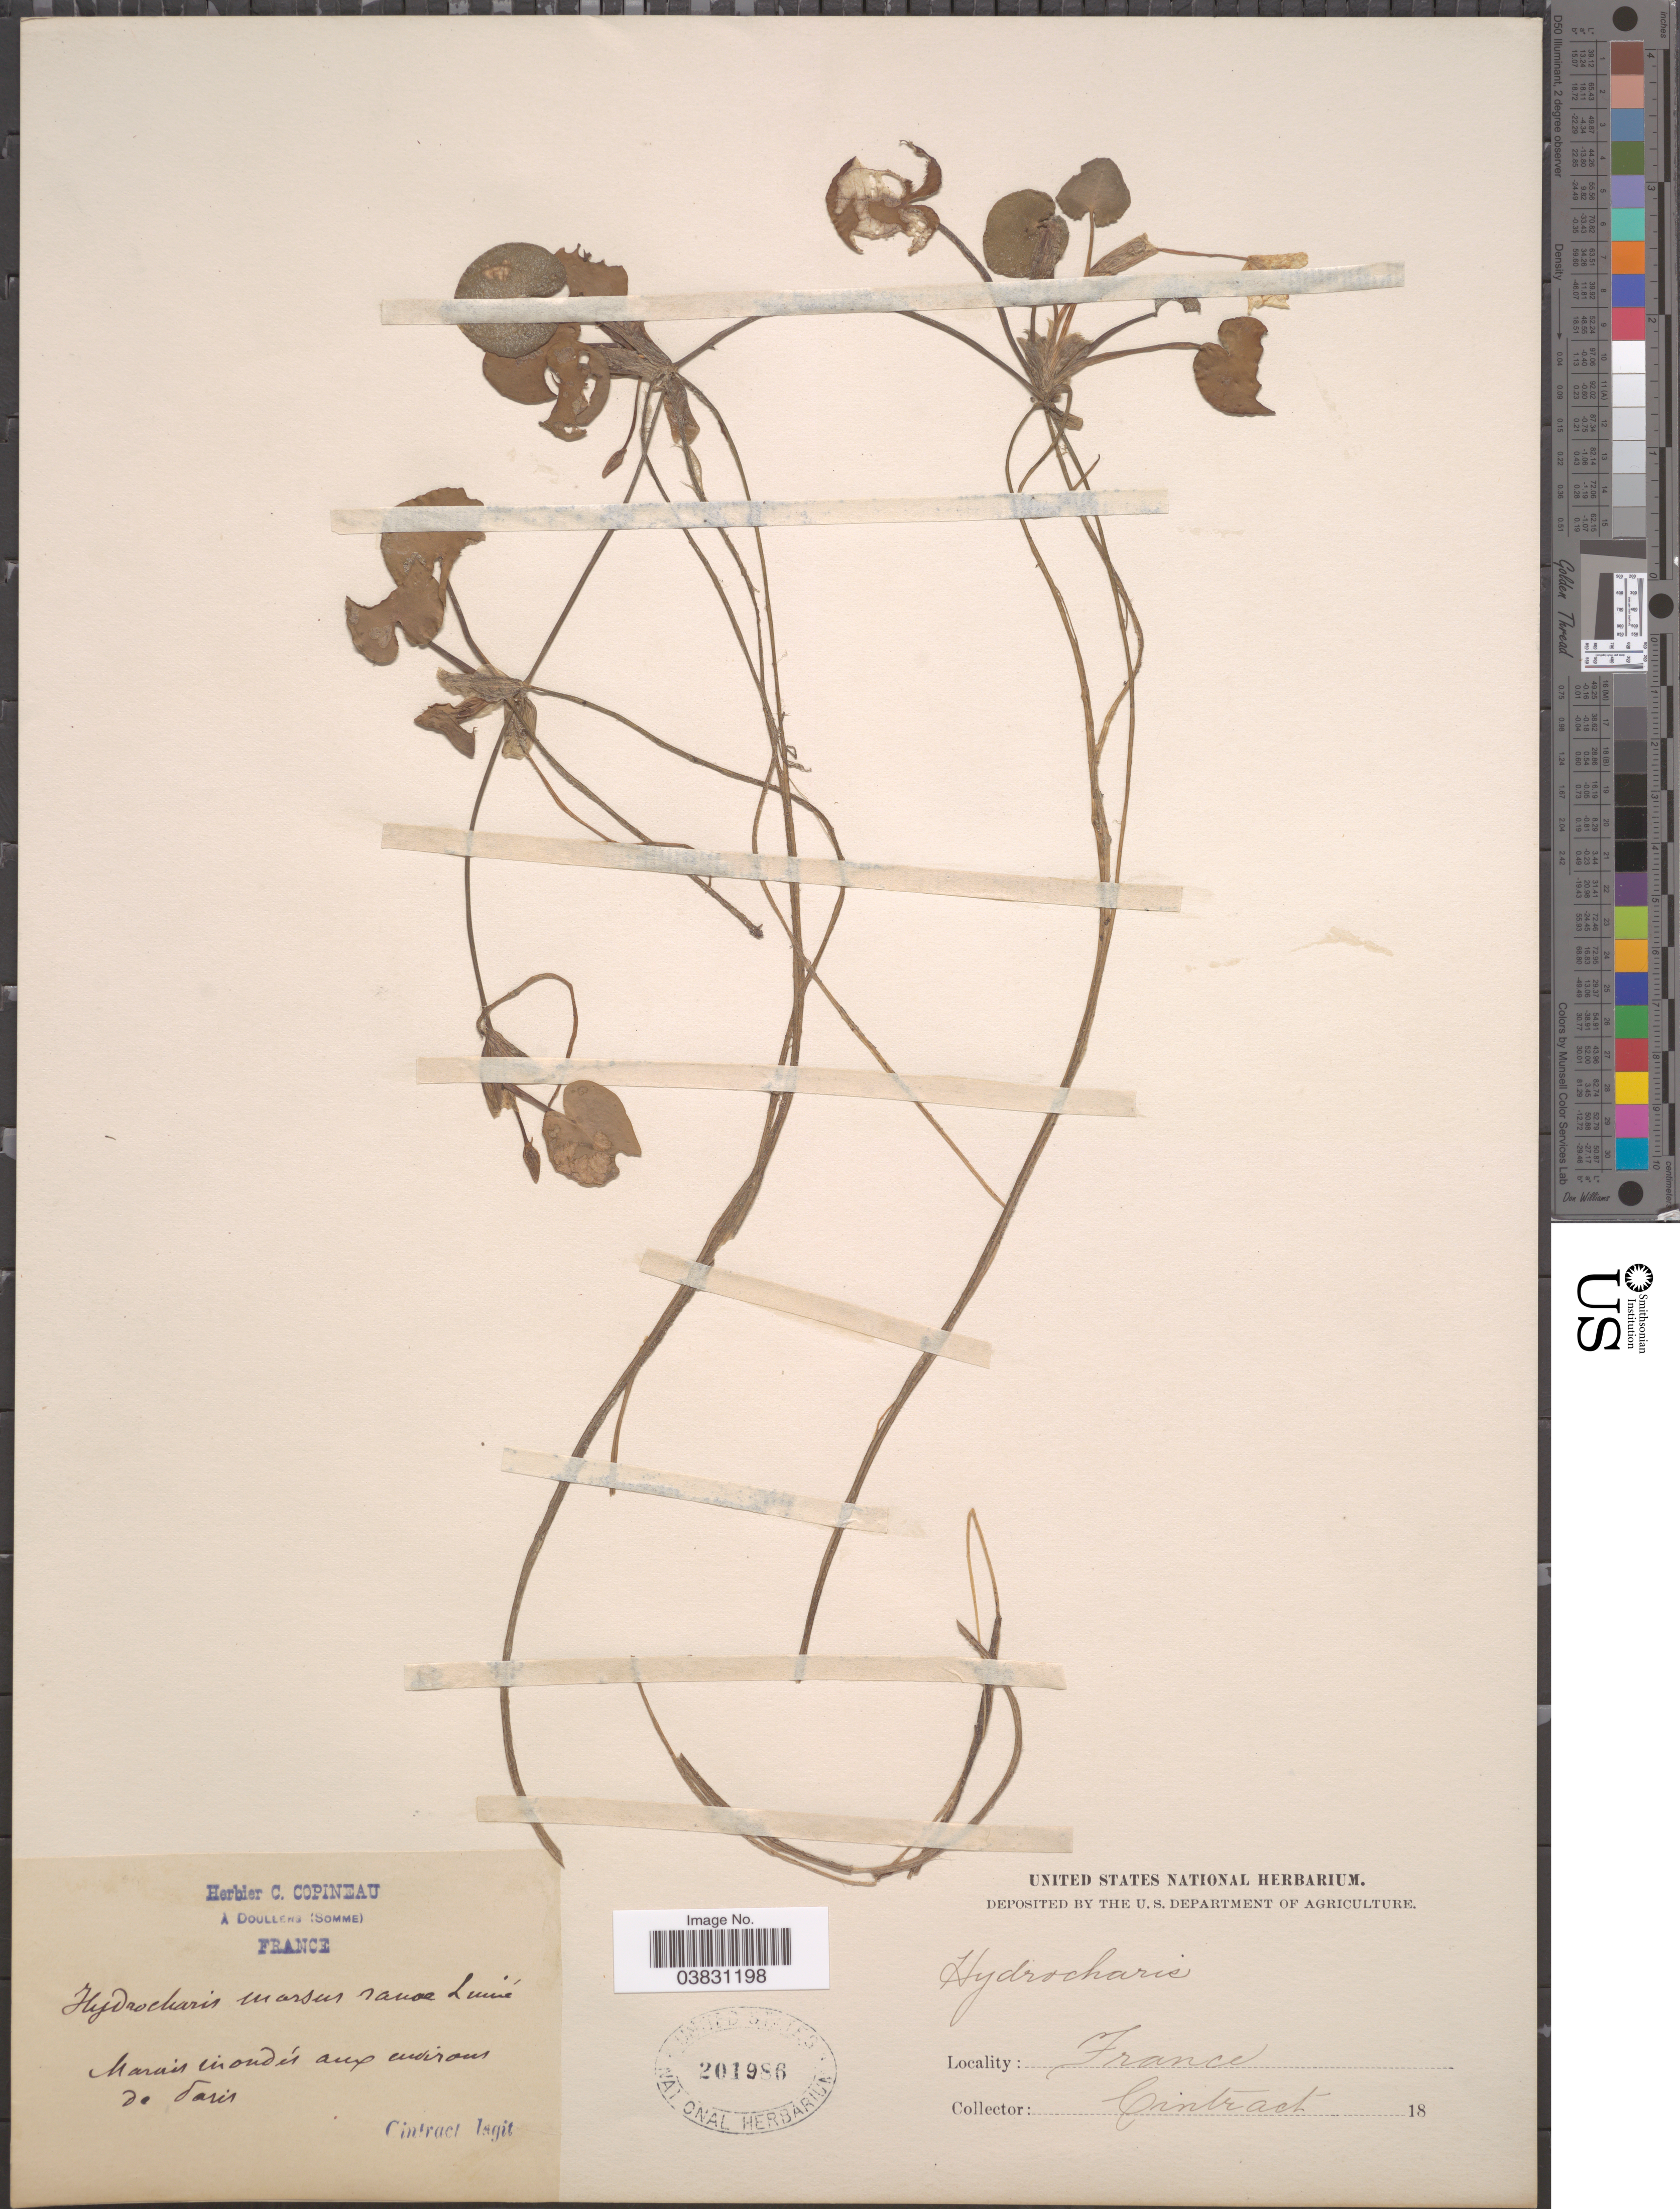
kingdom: Plantae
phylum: Tracheophyta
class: Liliopsida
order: Alismatales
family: Hydrocharitaceae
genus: Hydrocharis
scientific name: Hydrocharis morsus-ranae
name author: L.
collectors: Cintract, --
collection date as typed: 18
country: France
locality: Marais mondés aux environs de Paris.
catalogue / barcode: US 201986